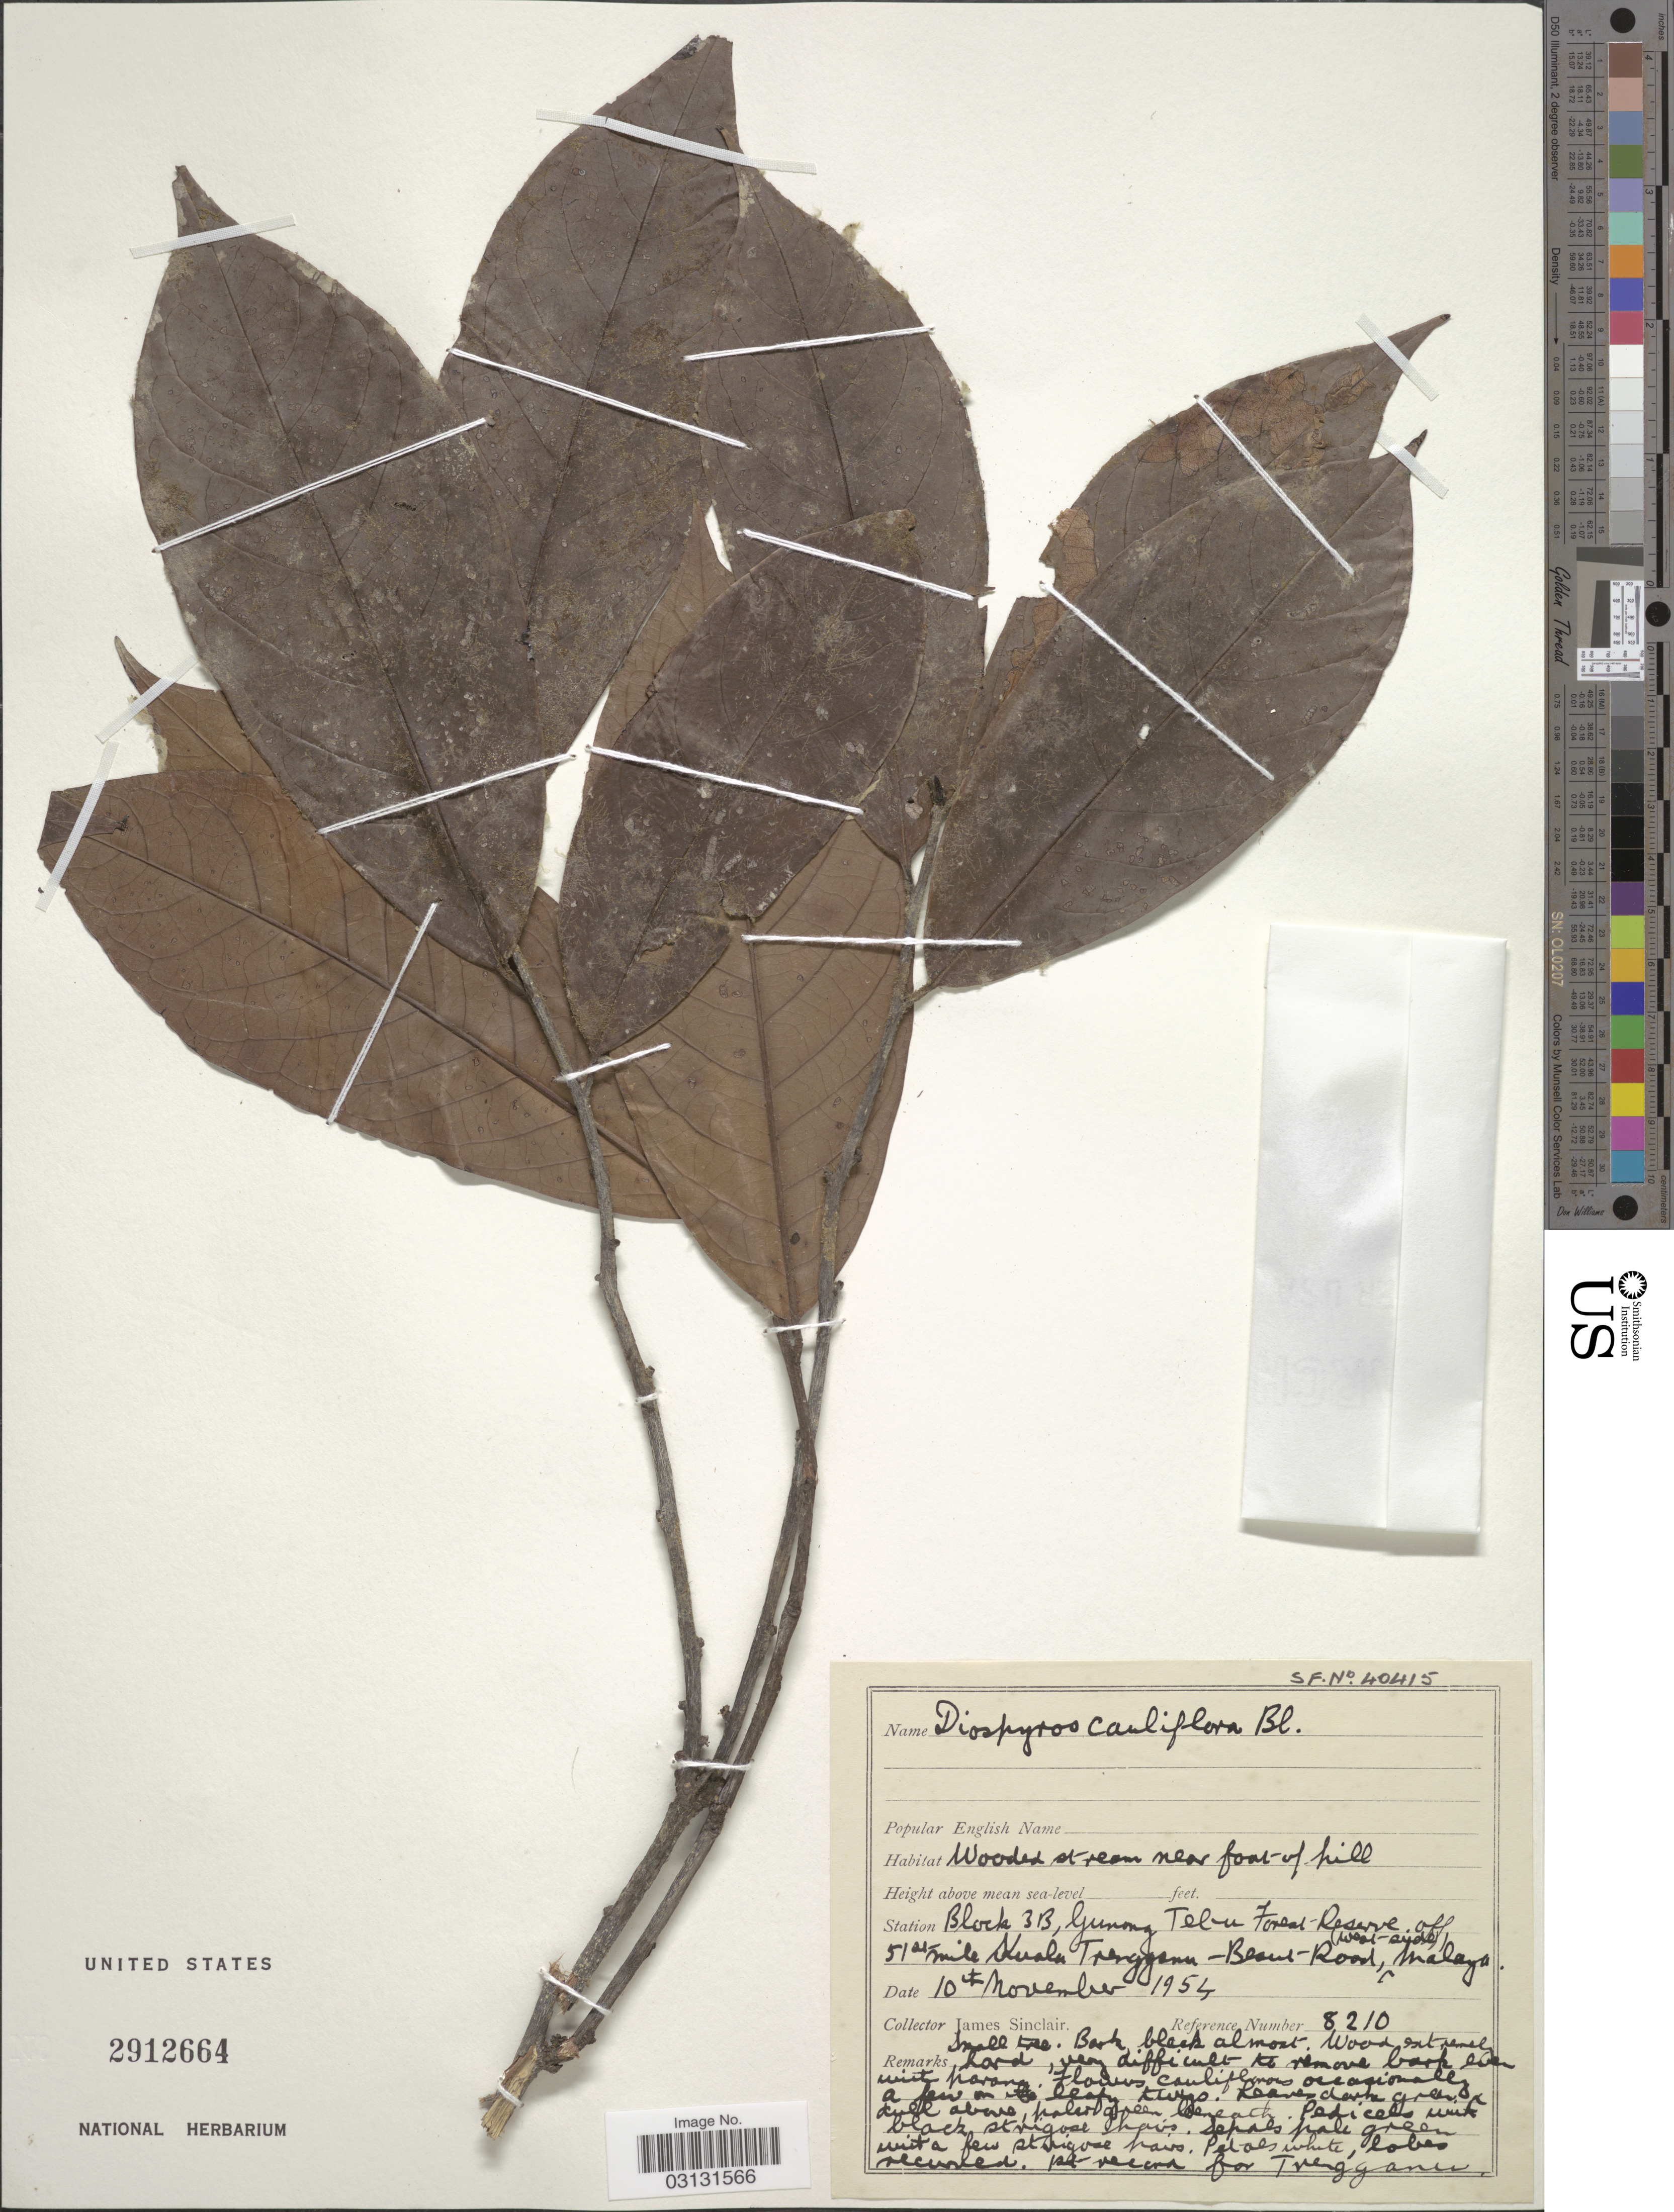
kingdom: Plantae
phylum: Tracheophyta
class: Magnoliopsida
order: Ericales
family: Ebenaceae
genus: Diospyros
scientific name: Diospyros cauliflora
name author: Blume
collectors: J. Sinclair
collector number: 8210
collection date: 1954-11-10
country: Malaysia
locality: Station Block 3 B, Gunong Tebu Forest Reserve. off (west-side), 51st mile Kuala Trengganu-Beaunu Road, Malaya.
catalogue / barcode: US 2912664